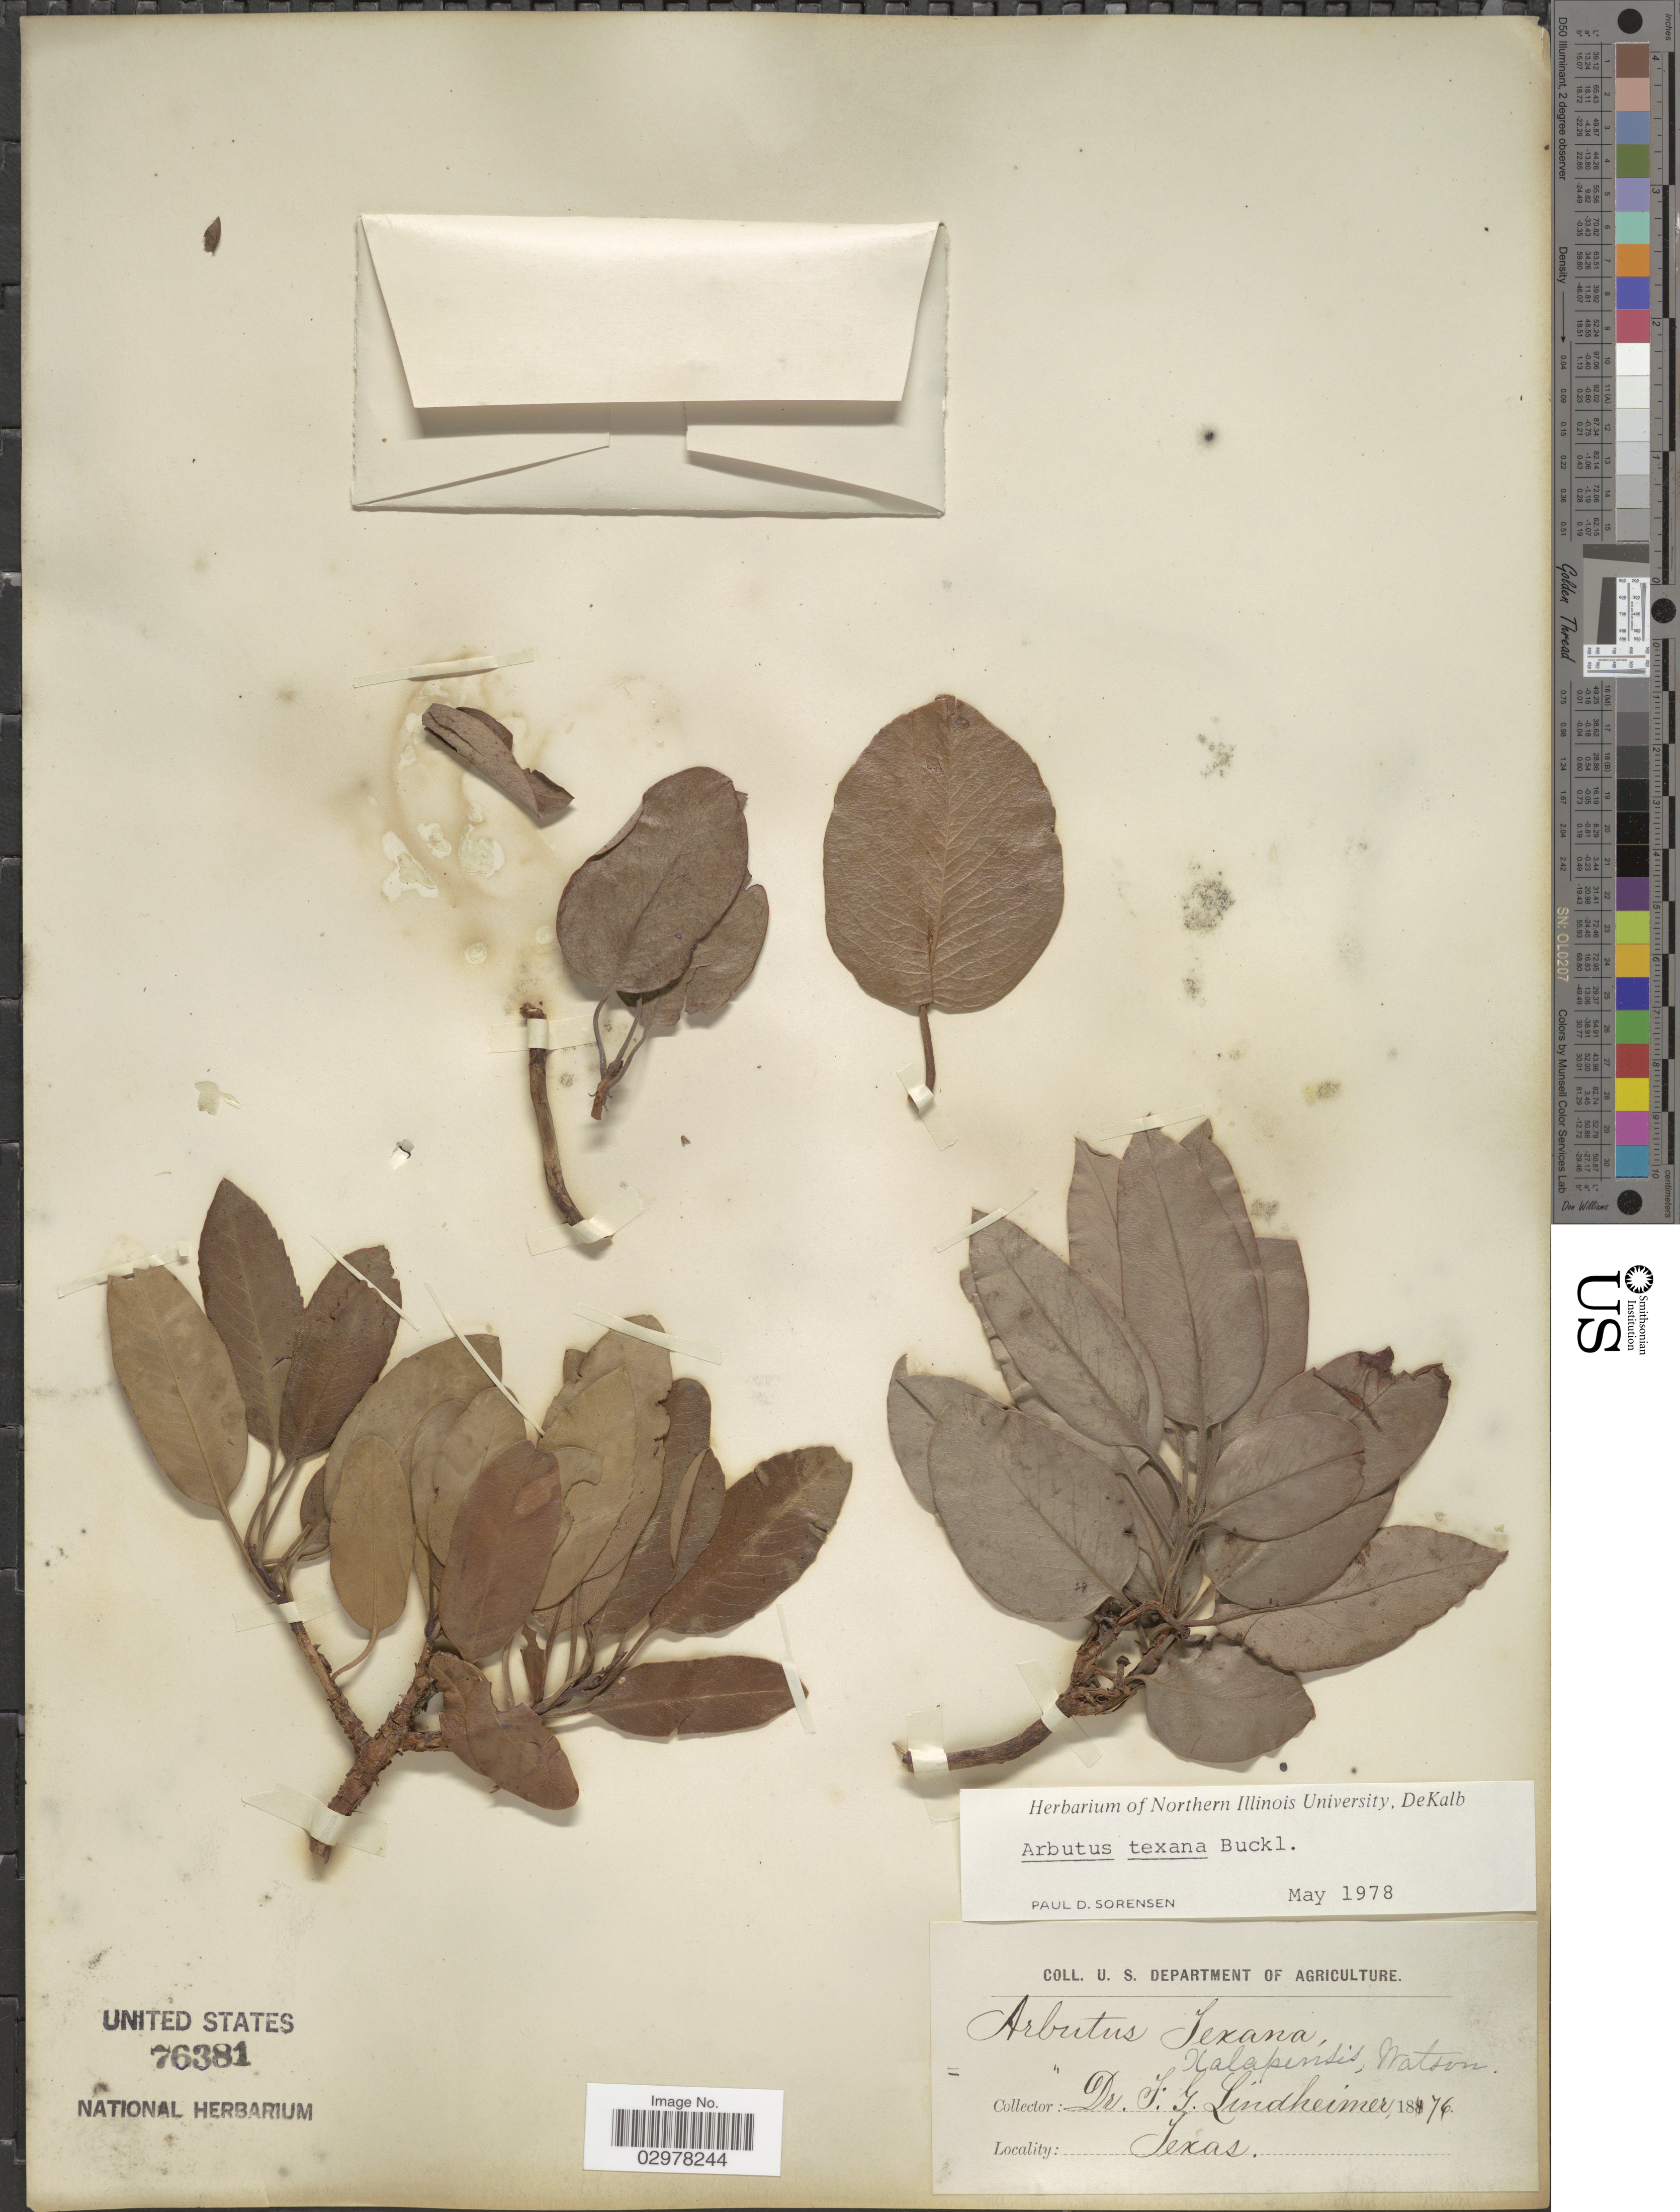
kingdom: Plantae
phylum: Tracheophyta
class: Magnoliopsida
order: Ericales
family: Ericaceae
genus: Arbutus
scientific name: Arbutus texana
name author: Buckley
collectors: F. Lindheimer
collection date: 1876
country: United States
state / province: Texas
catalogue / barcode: US 76381